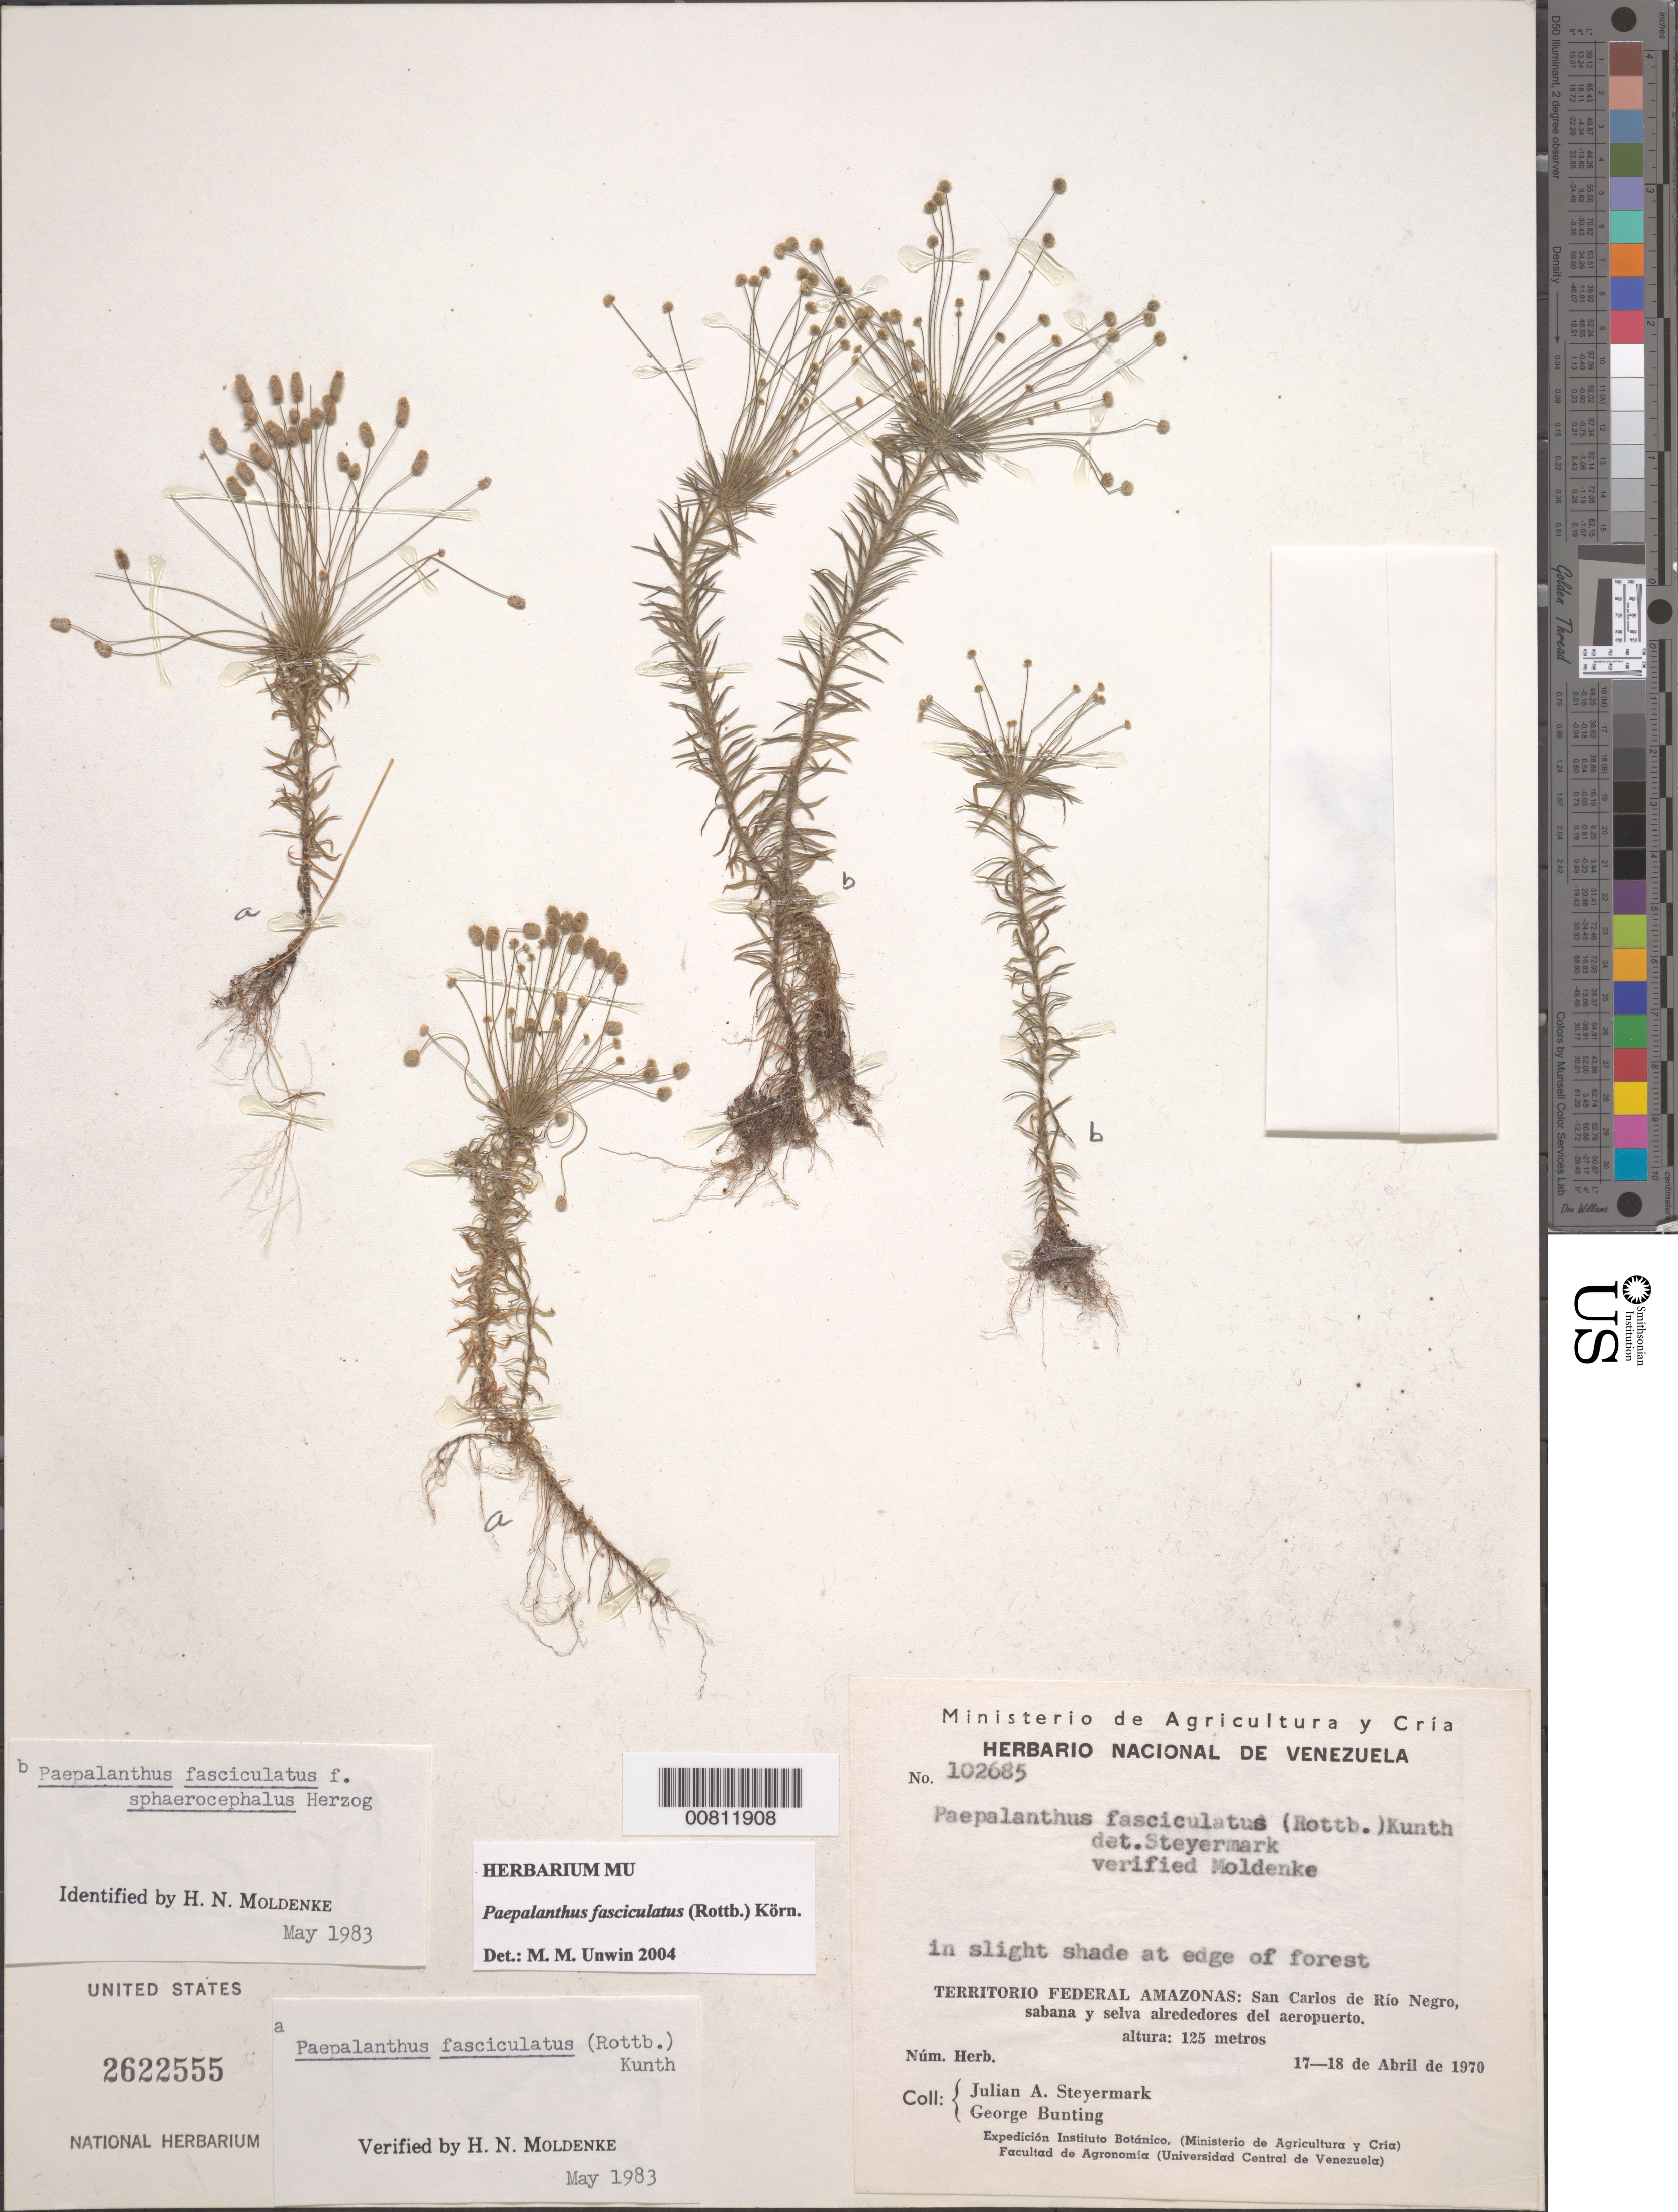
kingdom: Plantae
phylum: Tracheophyta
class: Liliopsida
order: Poales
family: Eriocaulaceae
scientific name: Giuliettia fasciculata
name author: (Rottb.) Andrino & Sano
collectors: J. Steyermark & G. S. Bunting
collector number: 102685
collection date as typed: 17-Apr-70 to 18-Apr-70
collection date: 1970-04-17/1970-04-18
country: Venezuela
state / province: Amazonas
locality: San Carlos de Río Negro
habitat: Sabana y selva alrededores del aeropuerto; in slight shade at edge of forest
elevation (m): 125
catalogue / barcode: US 2622555